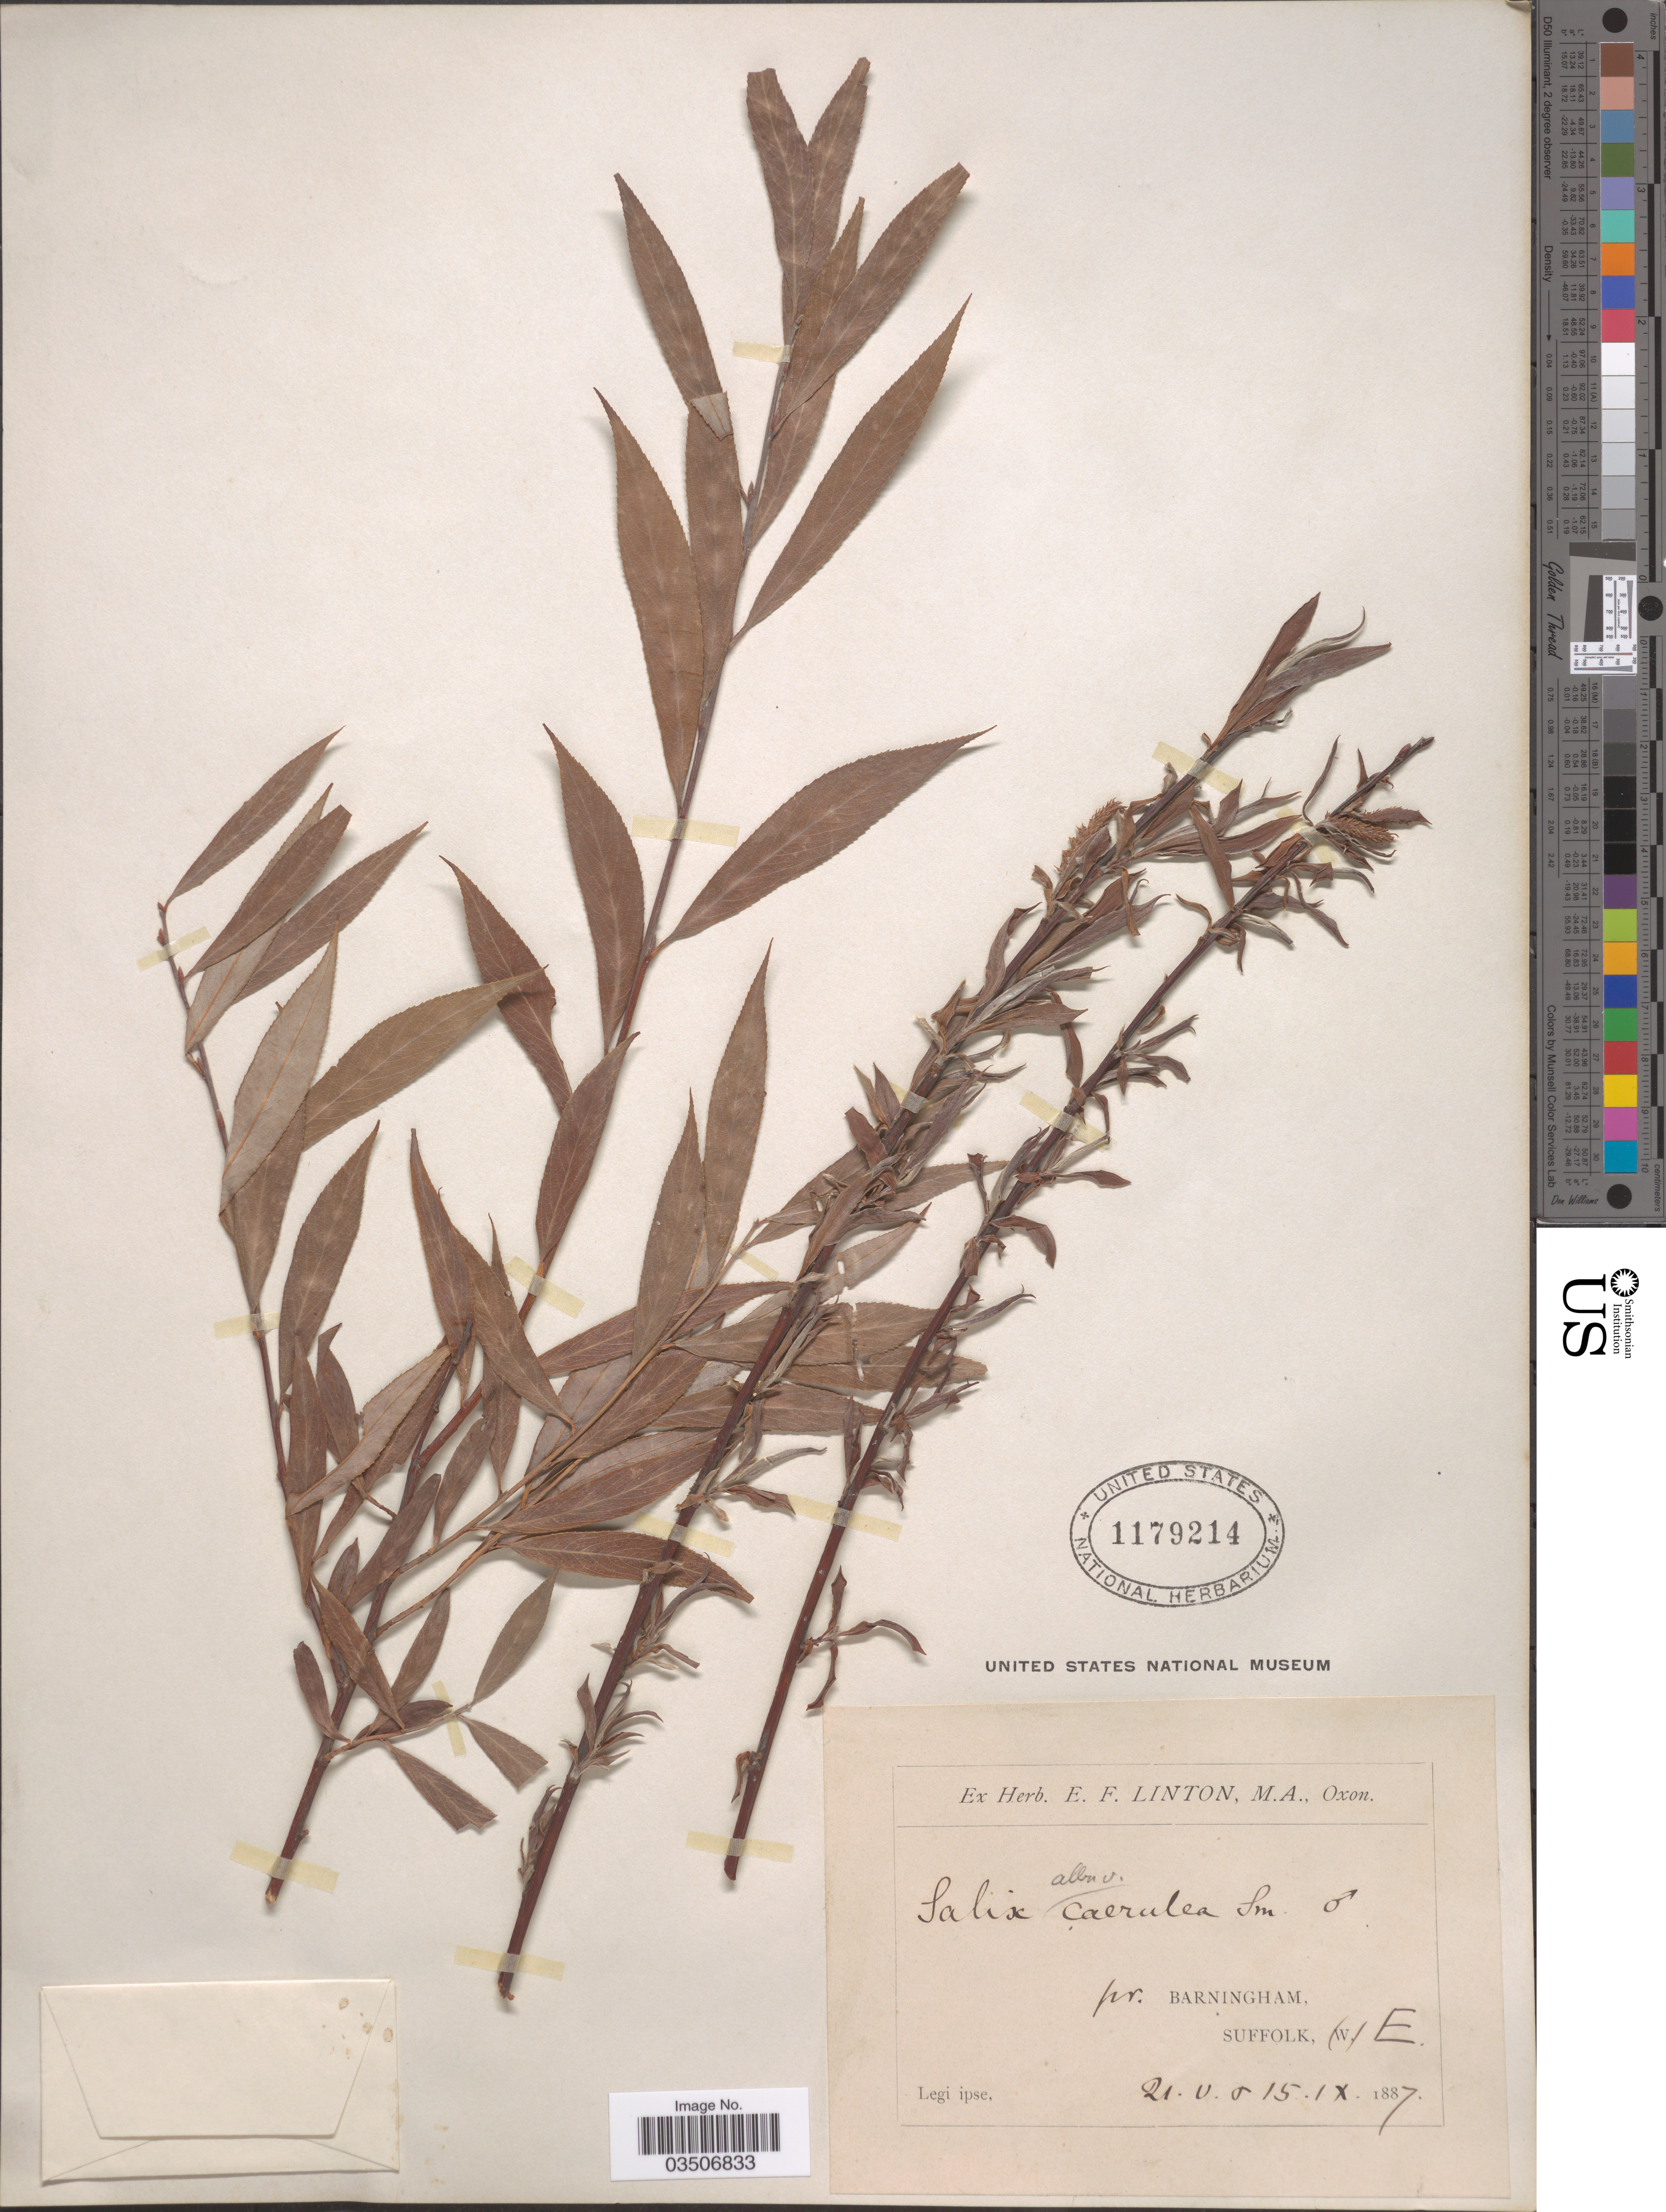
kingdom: Plantae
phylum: Tracheophyta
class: Magnoliopsida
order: Malpighiales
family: Salicaceae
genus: Salix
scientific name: Salix alba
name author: L.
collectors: E. Linton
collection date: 1887-05-21/1887-09-15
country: United Kingdom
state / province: England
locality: Pr. Barningham, Suffolk, (W) E.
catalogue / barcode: US 1179214